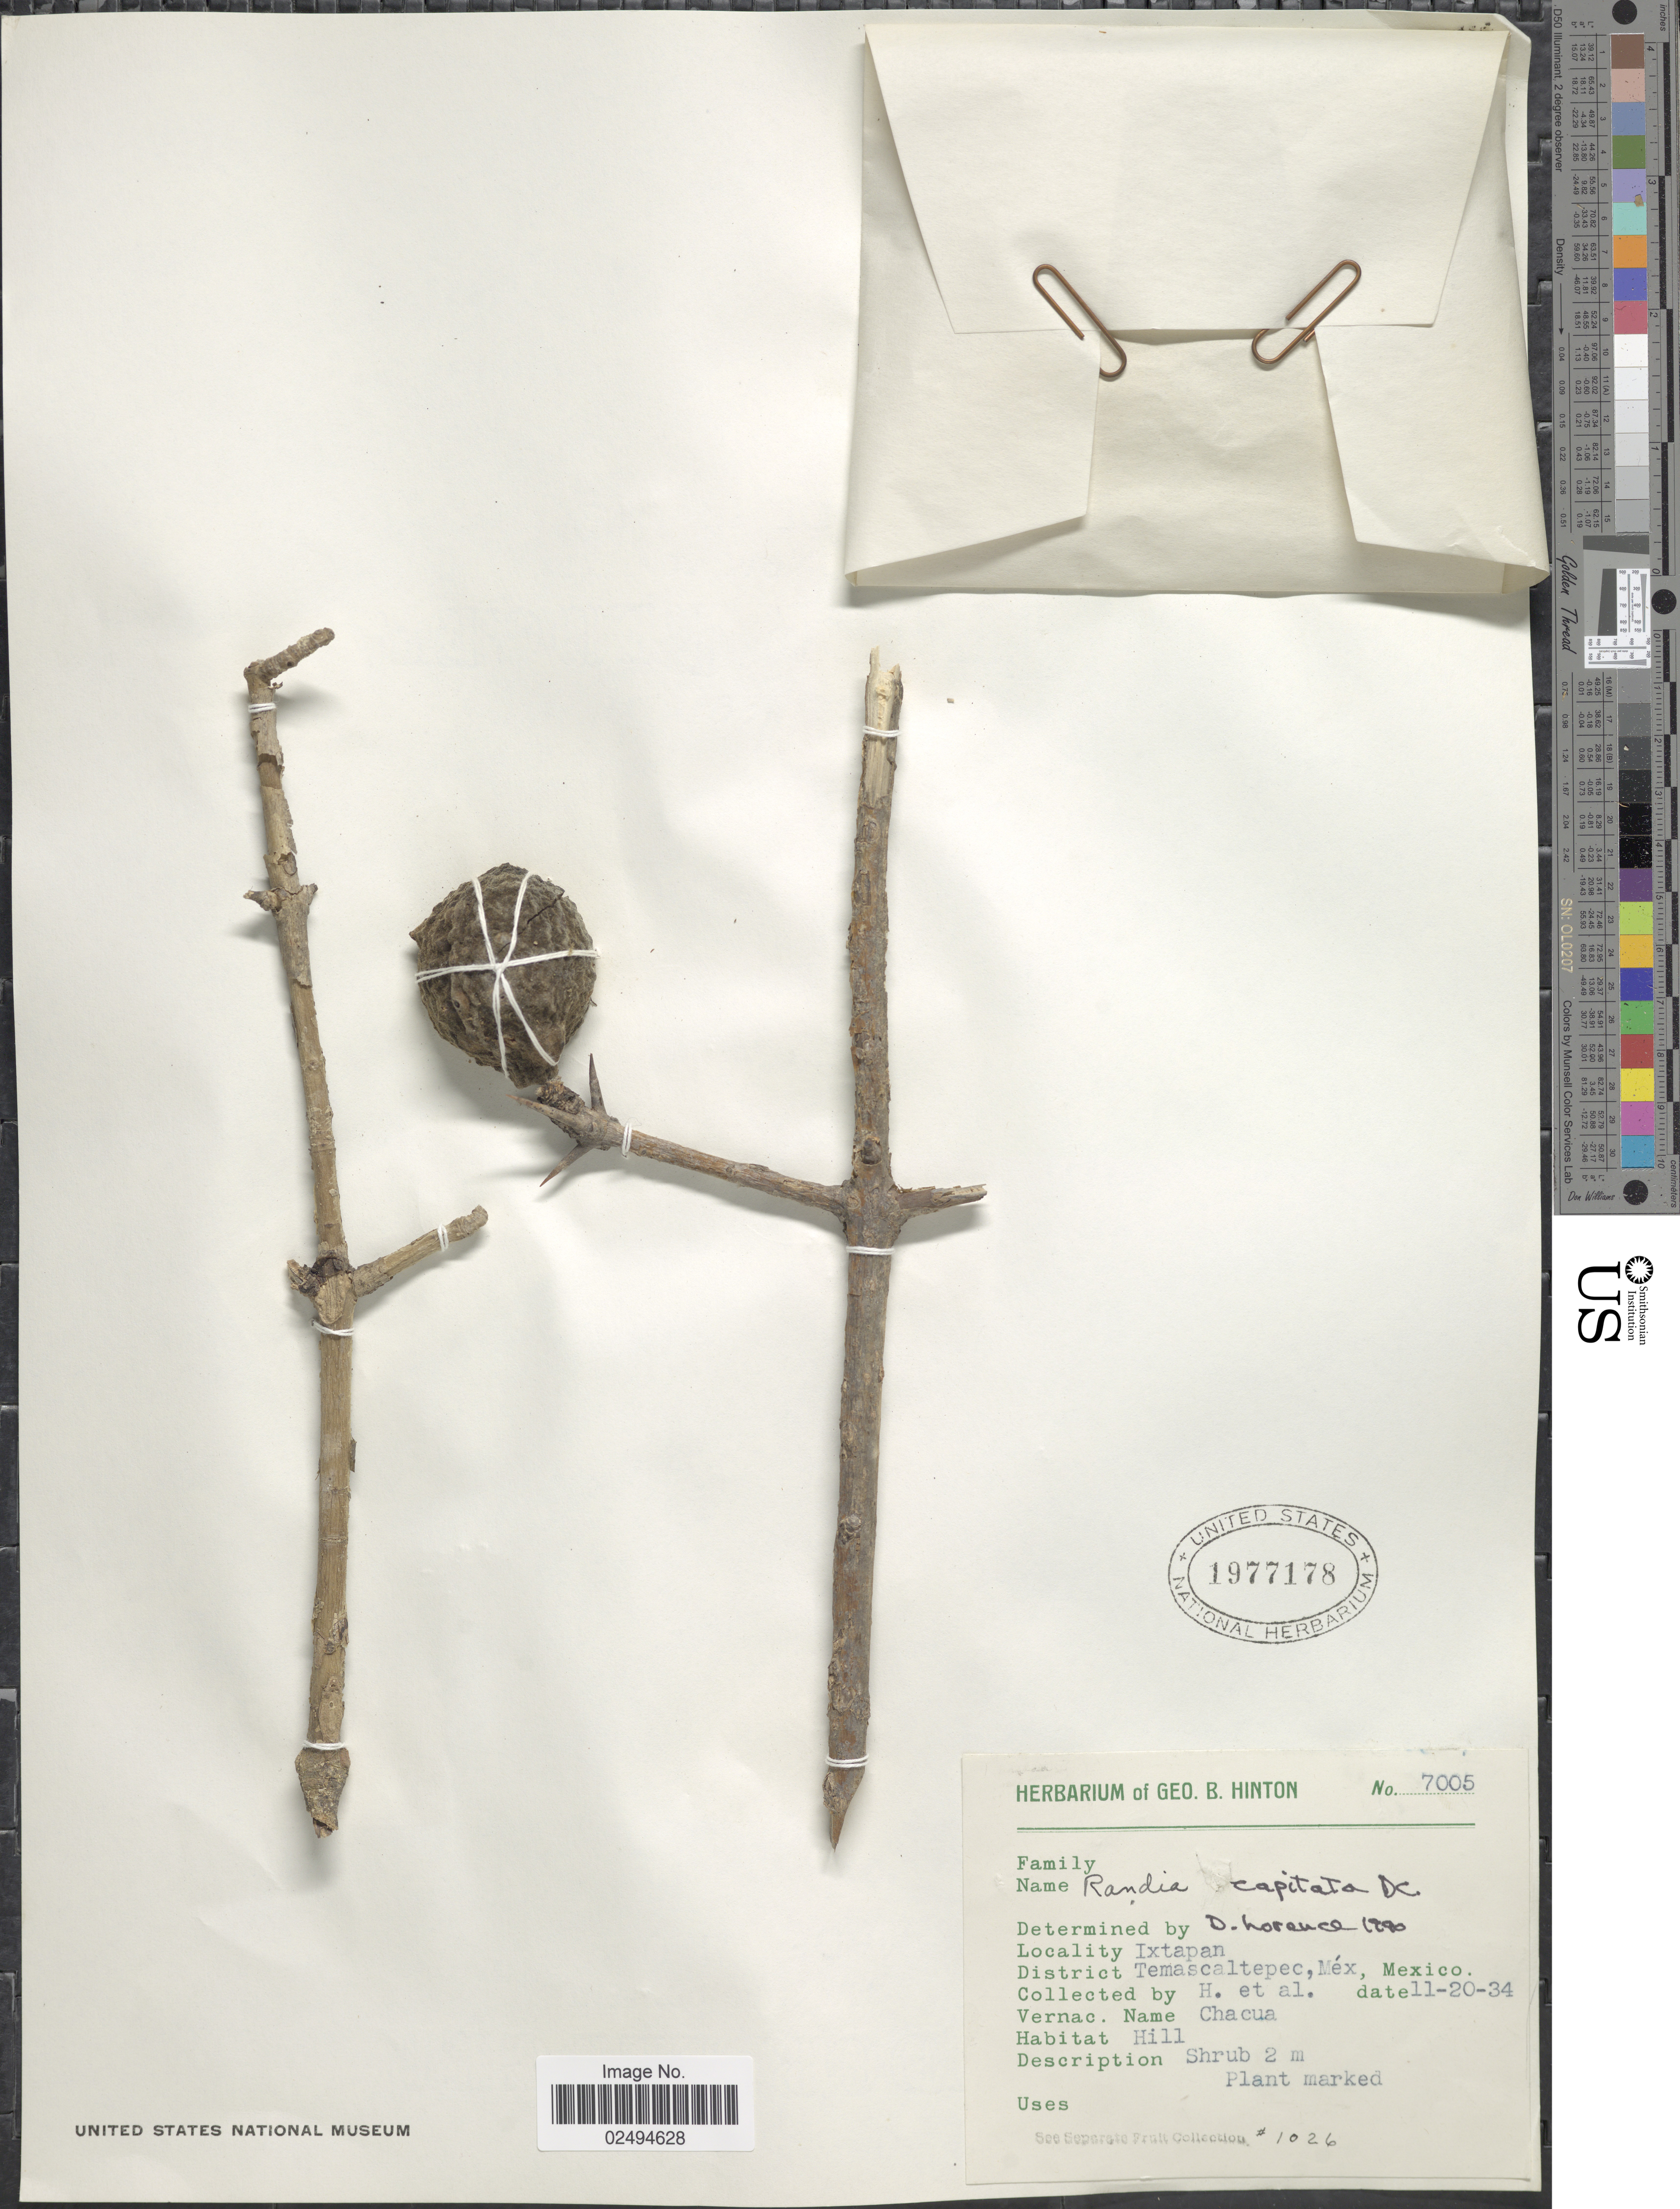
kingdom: Plantae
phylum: Tracheophyta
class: Magnoliopsida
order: Gentianales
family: Rubiaceae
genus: Randia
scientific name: Randia capitata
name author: DC.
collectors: G. B. Hinton & et al.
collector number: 7005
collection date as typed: Transcribed d/m/y: 20/11/34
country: Mexico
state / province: México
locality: Ixtapan, District Temascaltepec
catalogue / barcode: US 1977178